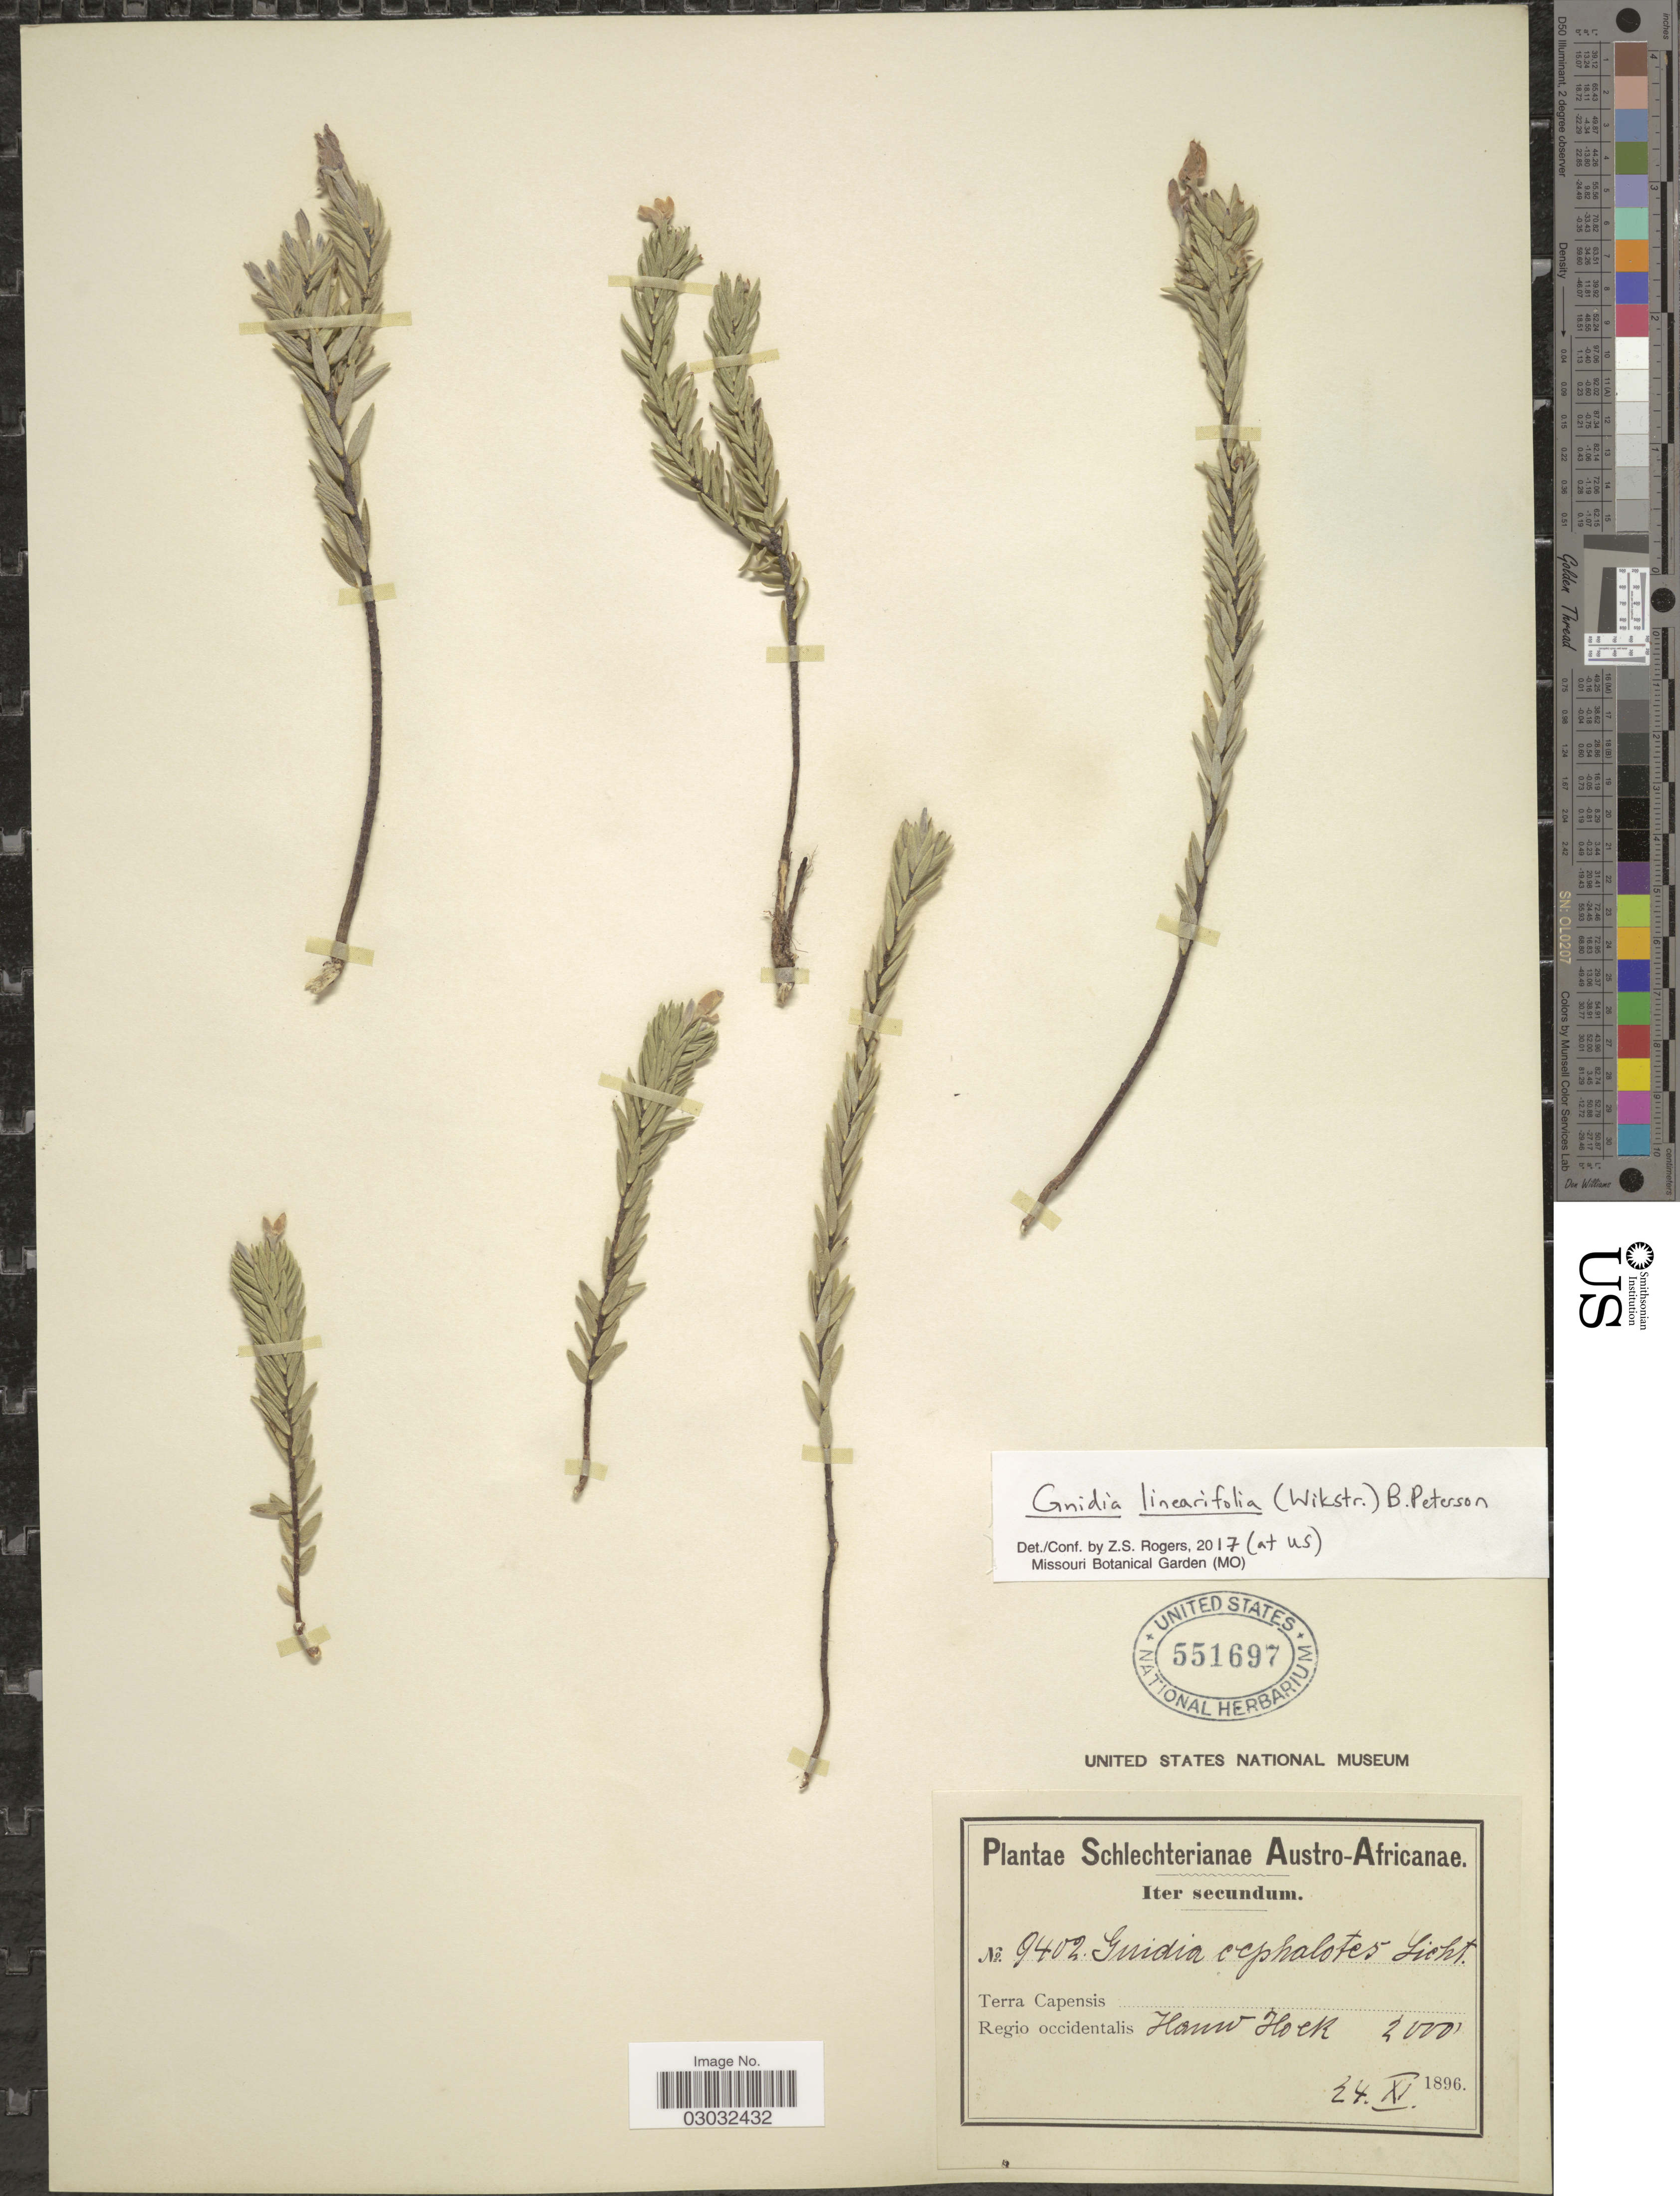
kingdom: Plantae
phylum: Tracheophyta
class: Magnoliopsida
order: Malvales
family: Thymelaeaceae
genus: Gnidia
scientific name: Gnidia linearifolia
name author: (Wikstr.) B. Peterson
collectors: Schlechter, --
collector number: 9402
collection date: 1896-11-04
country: South Africa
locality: Austro-Africanae. Regio occidentalis Houw Hoek.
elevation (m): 914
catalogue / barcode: US 551697